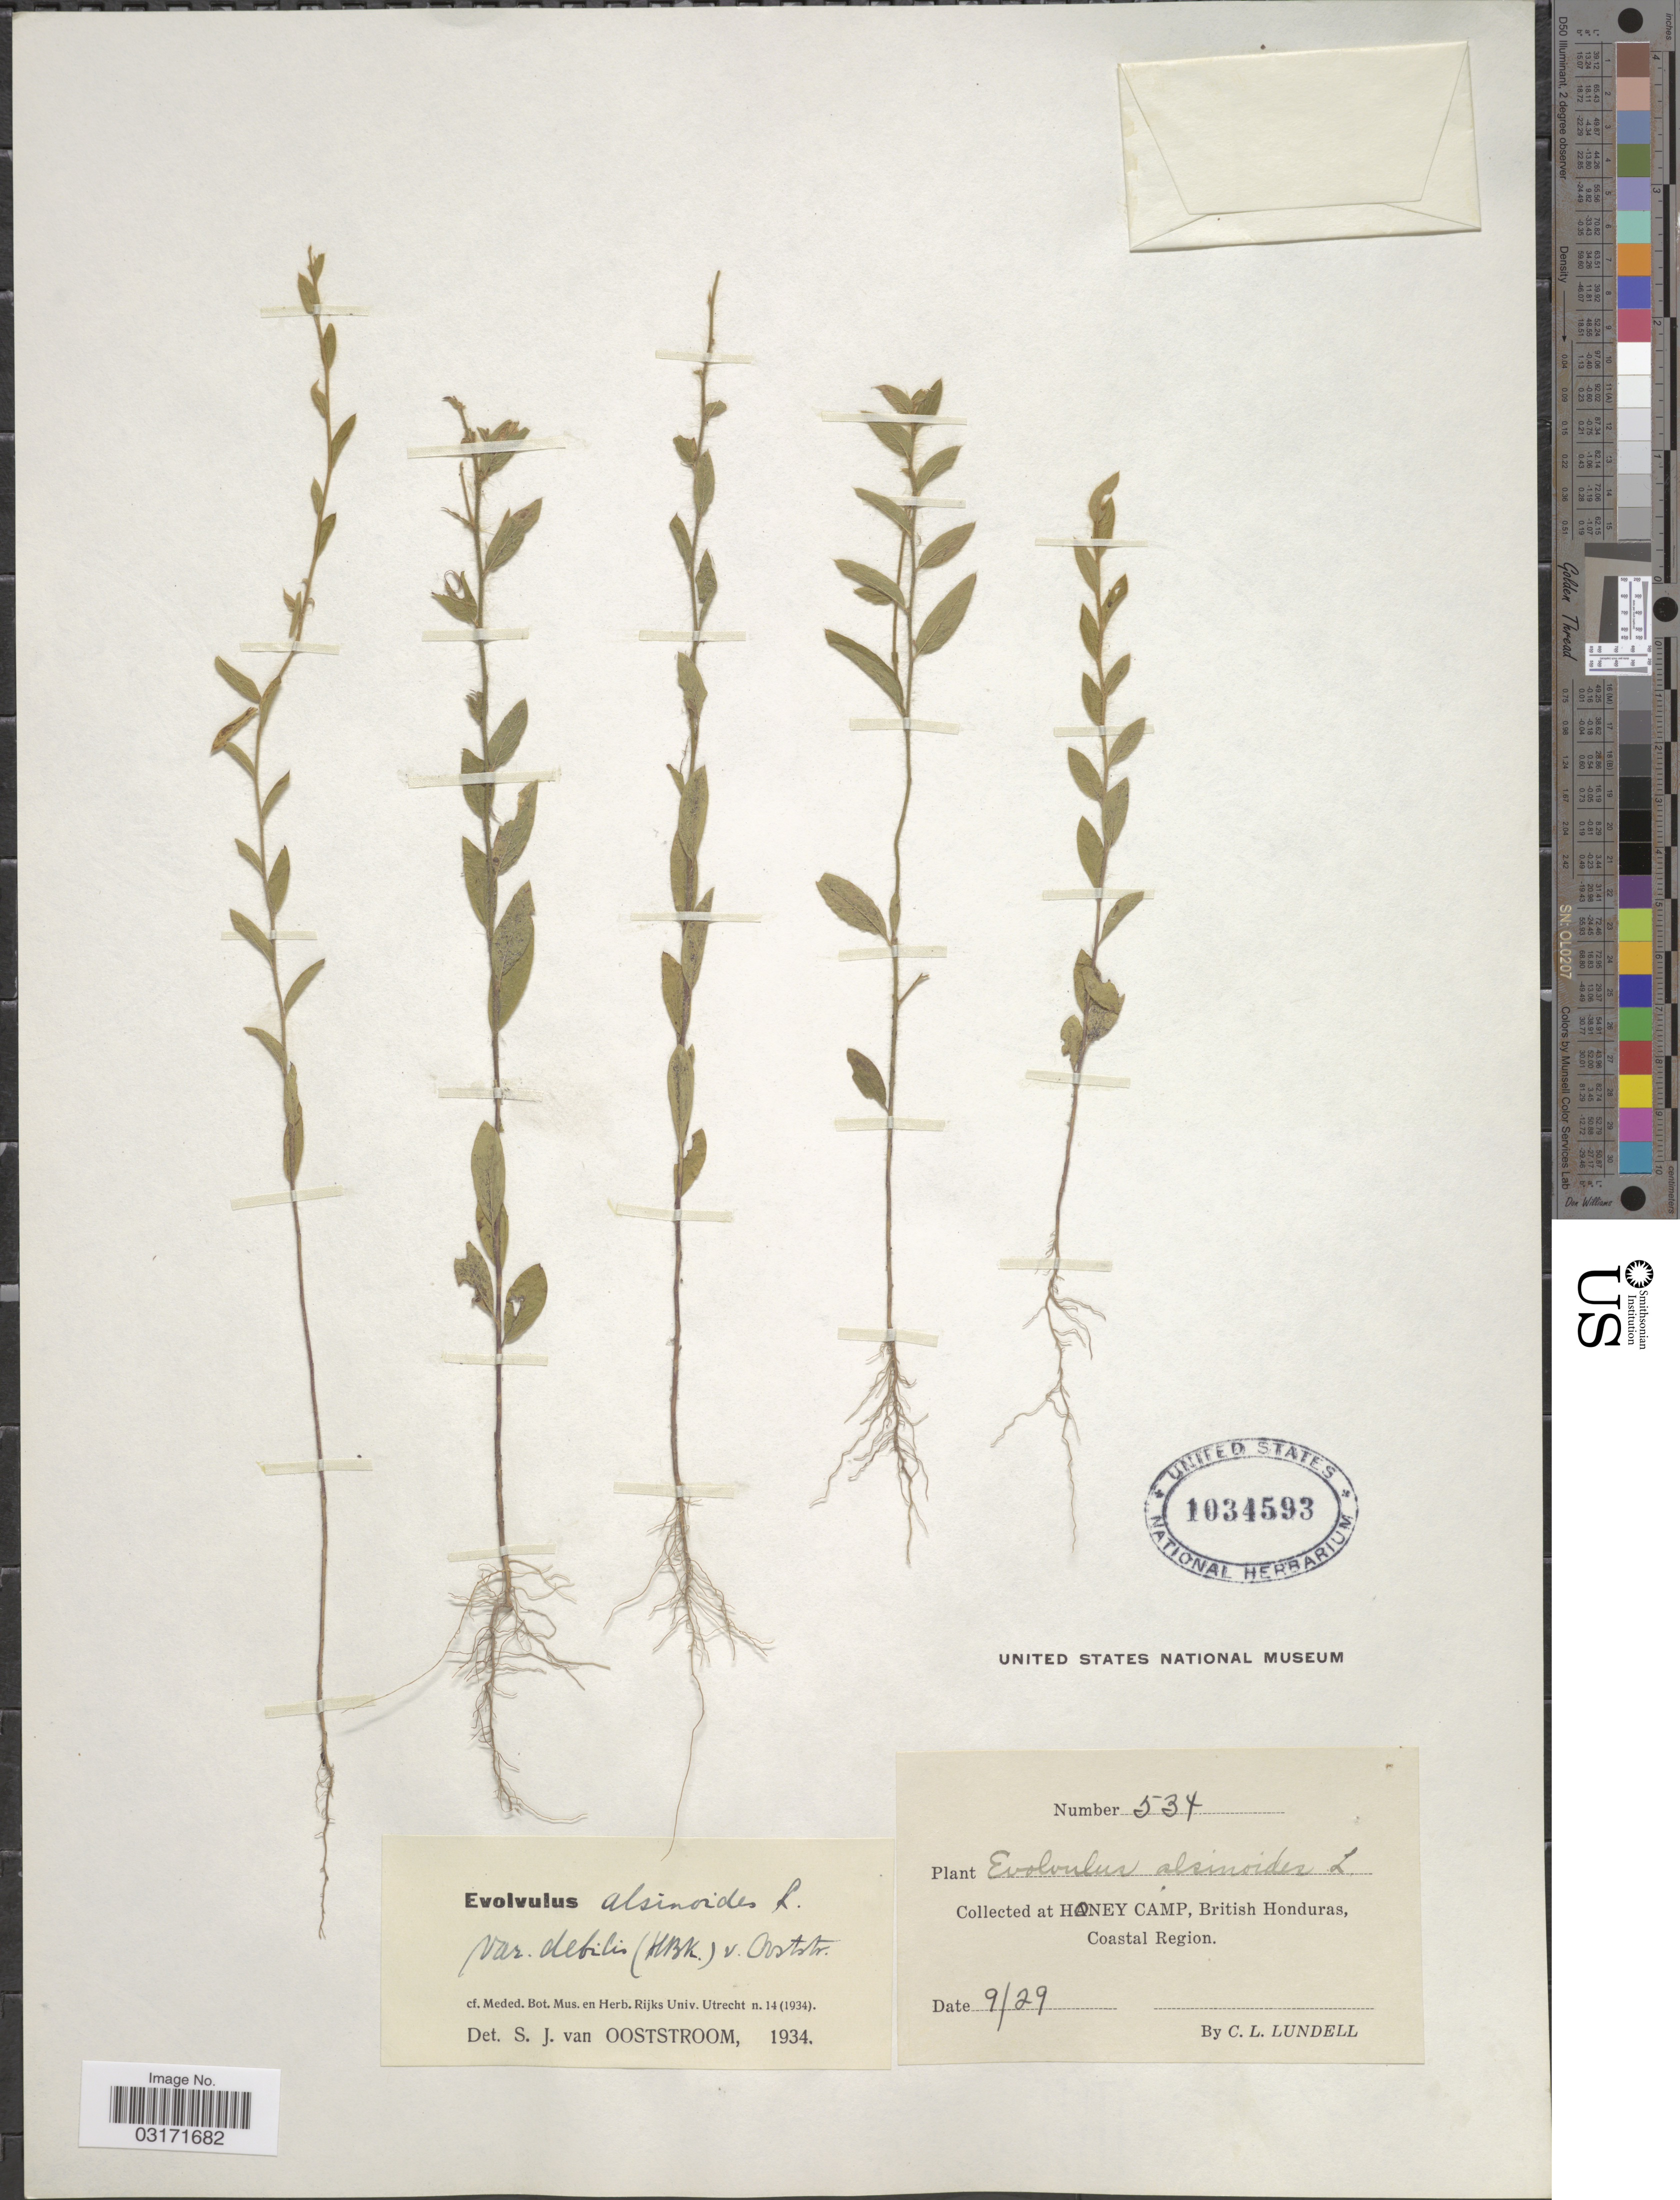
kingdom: Plantae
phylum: Tracheophyta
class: Magnoliopsida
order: Solanales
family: Convolvulaceae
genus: Evolvulus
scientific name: Evolvulus alsinoides var. debilis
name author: (Kunth) Ooststr.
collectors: C. L. Lundell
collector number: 534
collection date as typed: Transcribed d/m/y: /9/29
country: Belize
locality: At Honey Camp, British Honduras, Coastal Region.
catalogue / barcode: US 1034593